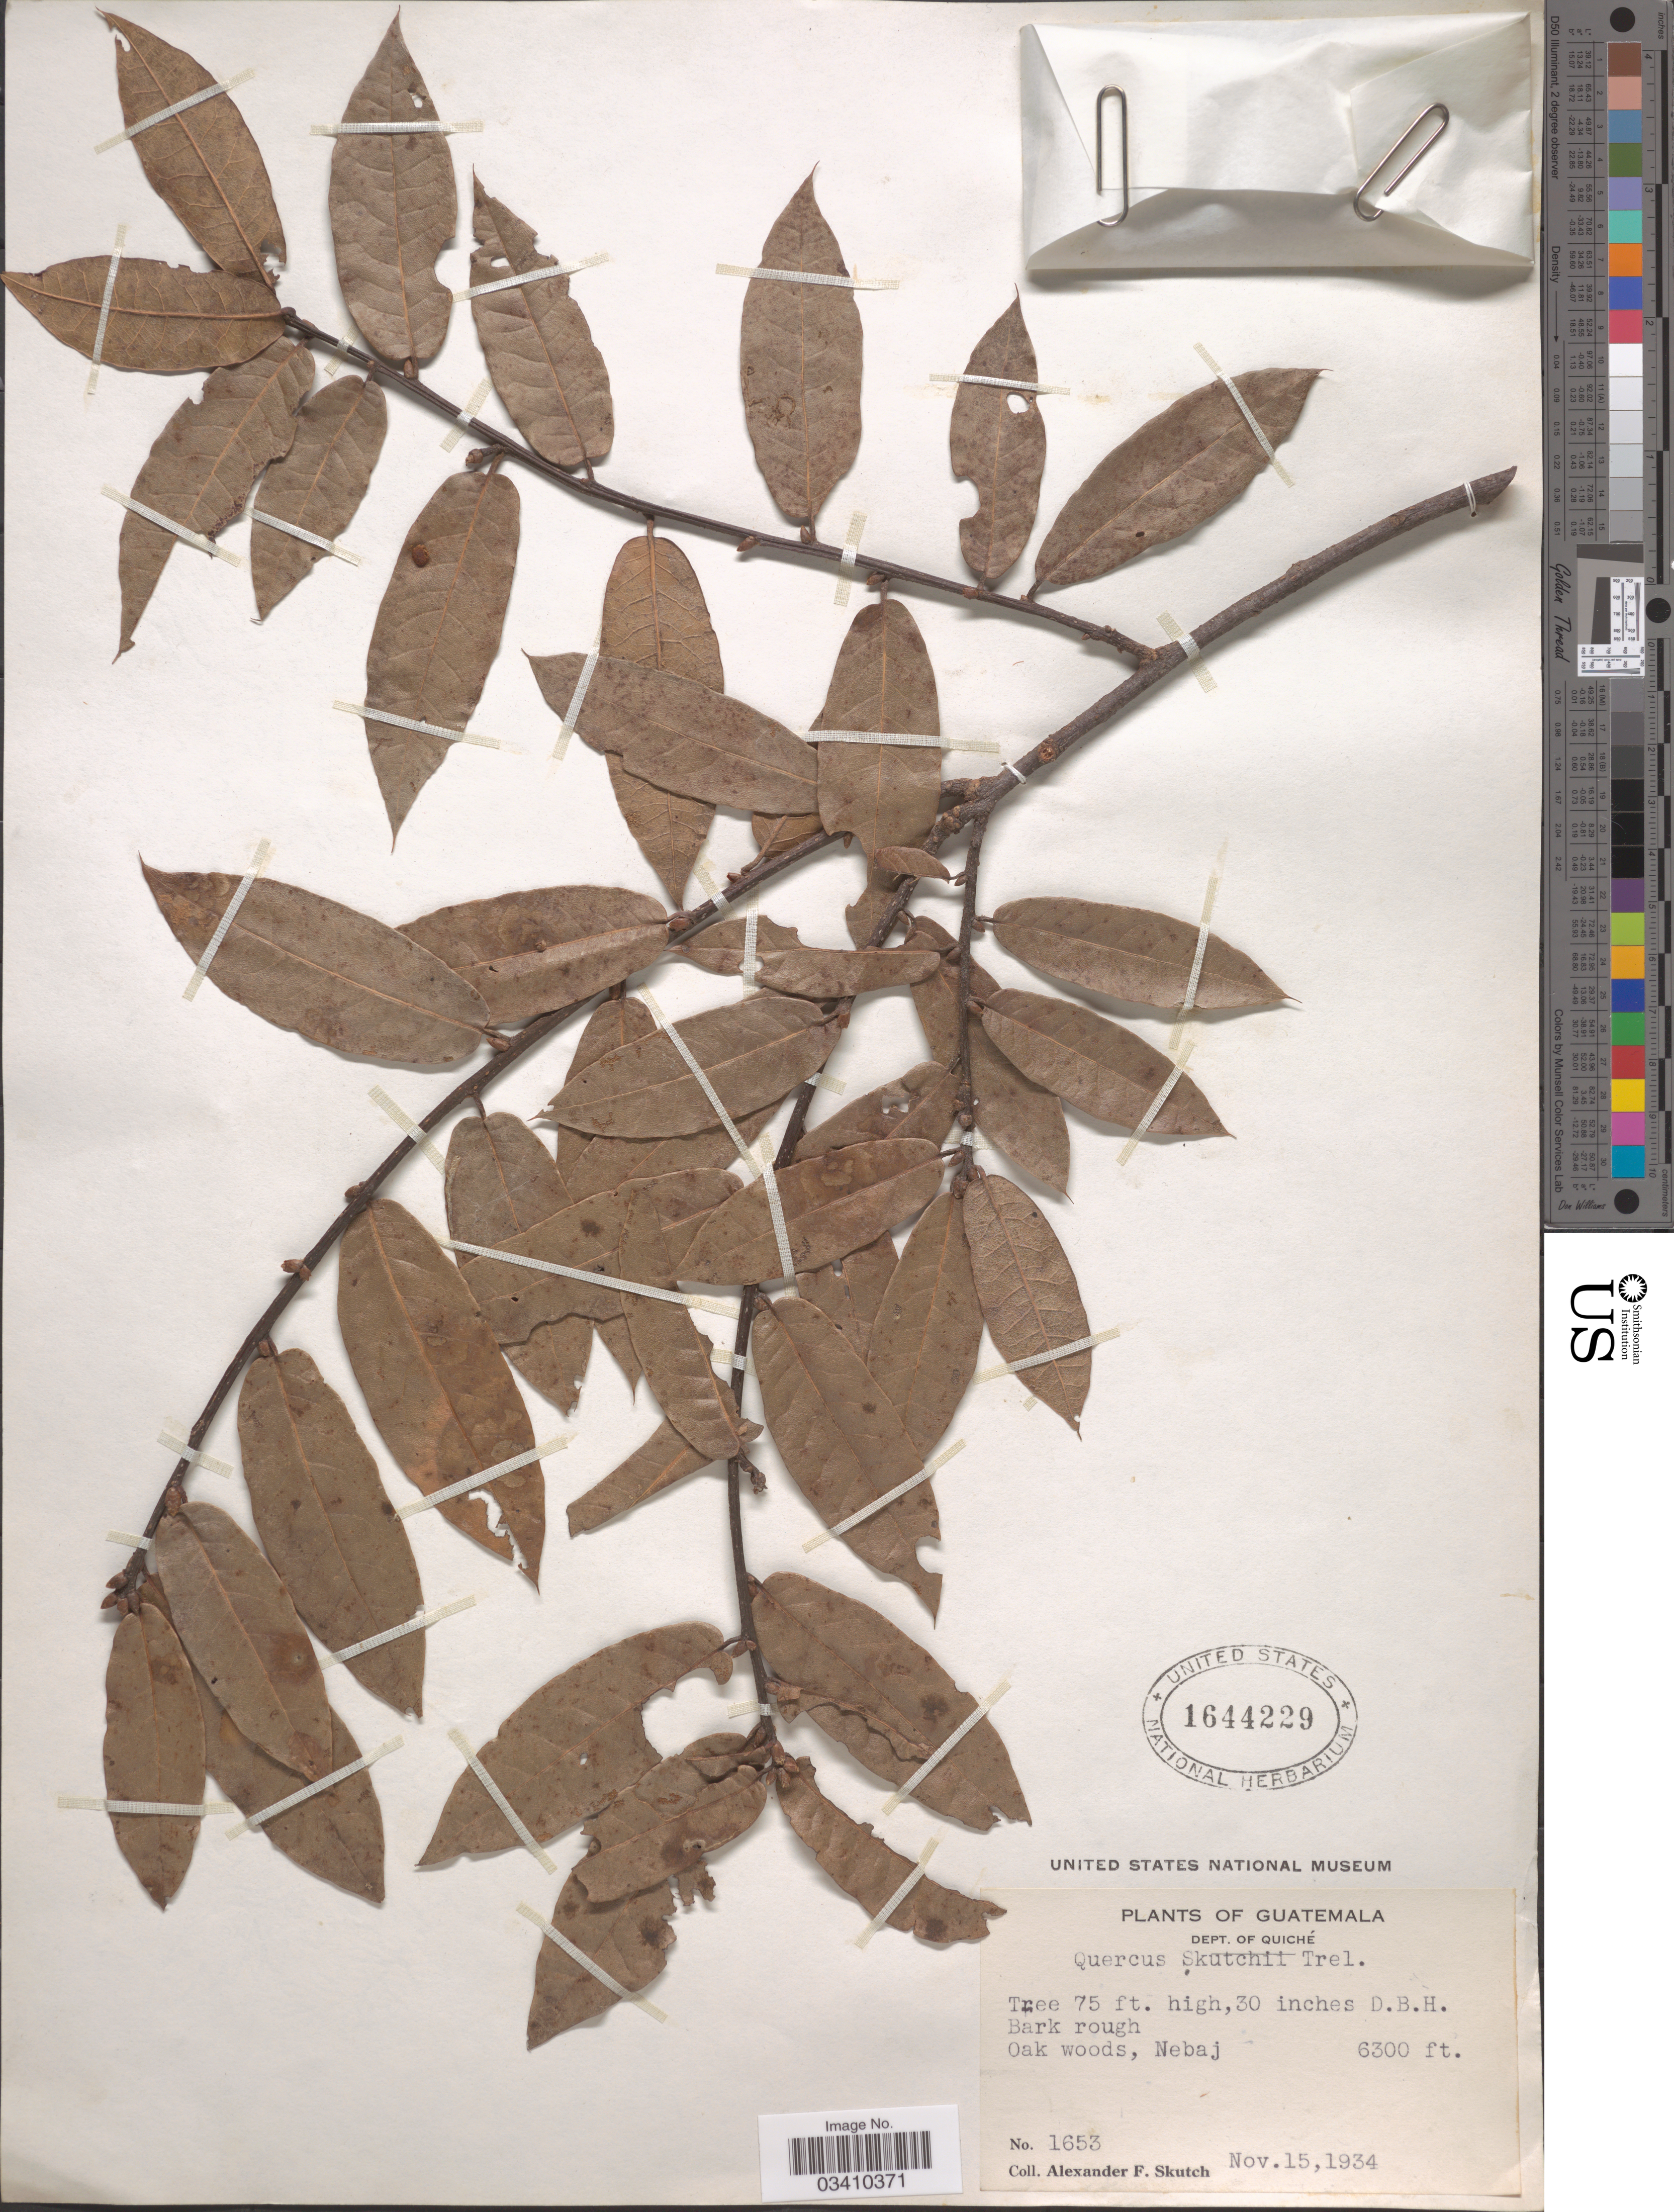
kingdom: Plantae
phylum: Tracheophyta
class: Magnoliopsida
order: Fagales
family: Fagaceae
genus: Quercus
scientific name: Quercus crispipilis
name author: Trel.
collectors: A. F. Skutch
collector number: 1653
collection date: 1934-11-15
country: Guatemala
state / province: El Quiché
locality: Dept. of Quiché. Oak woods, Nebaj.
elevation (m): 1920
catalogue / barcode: US 1644229